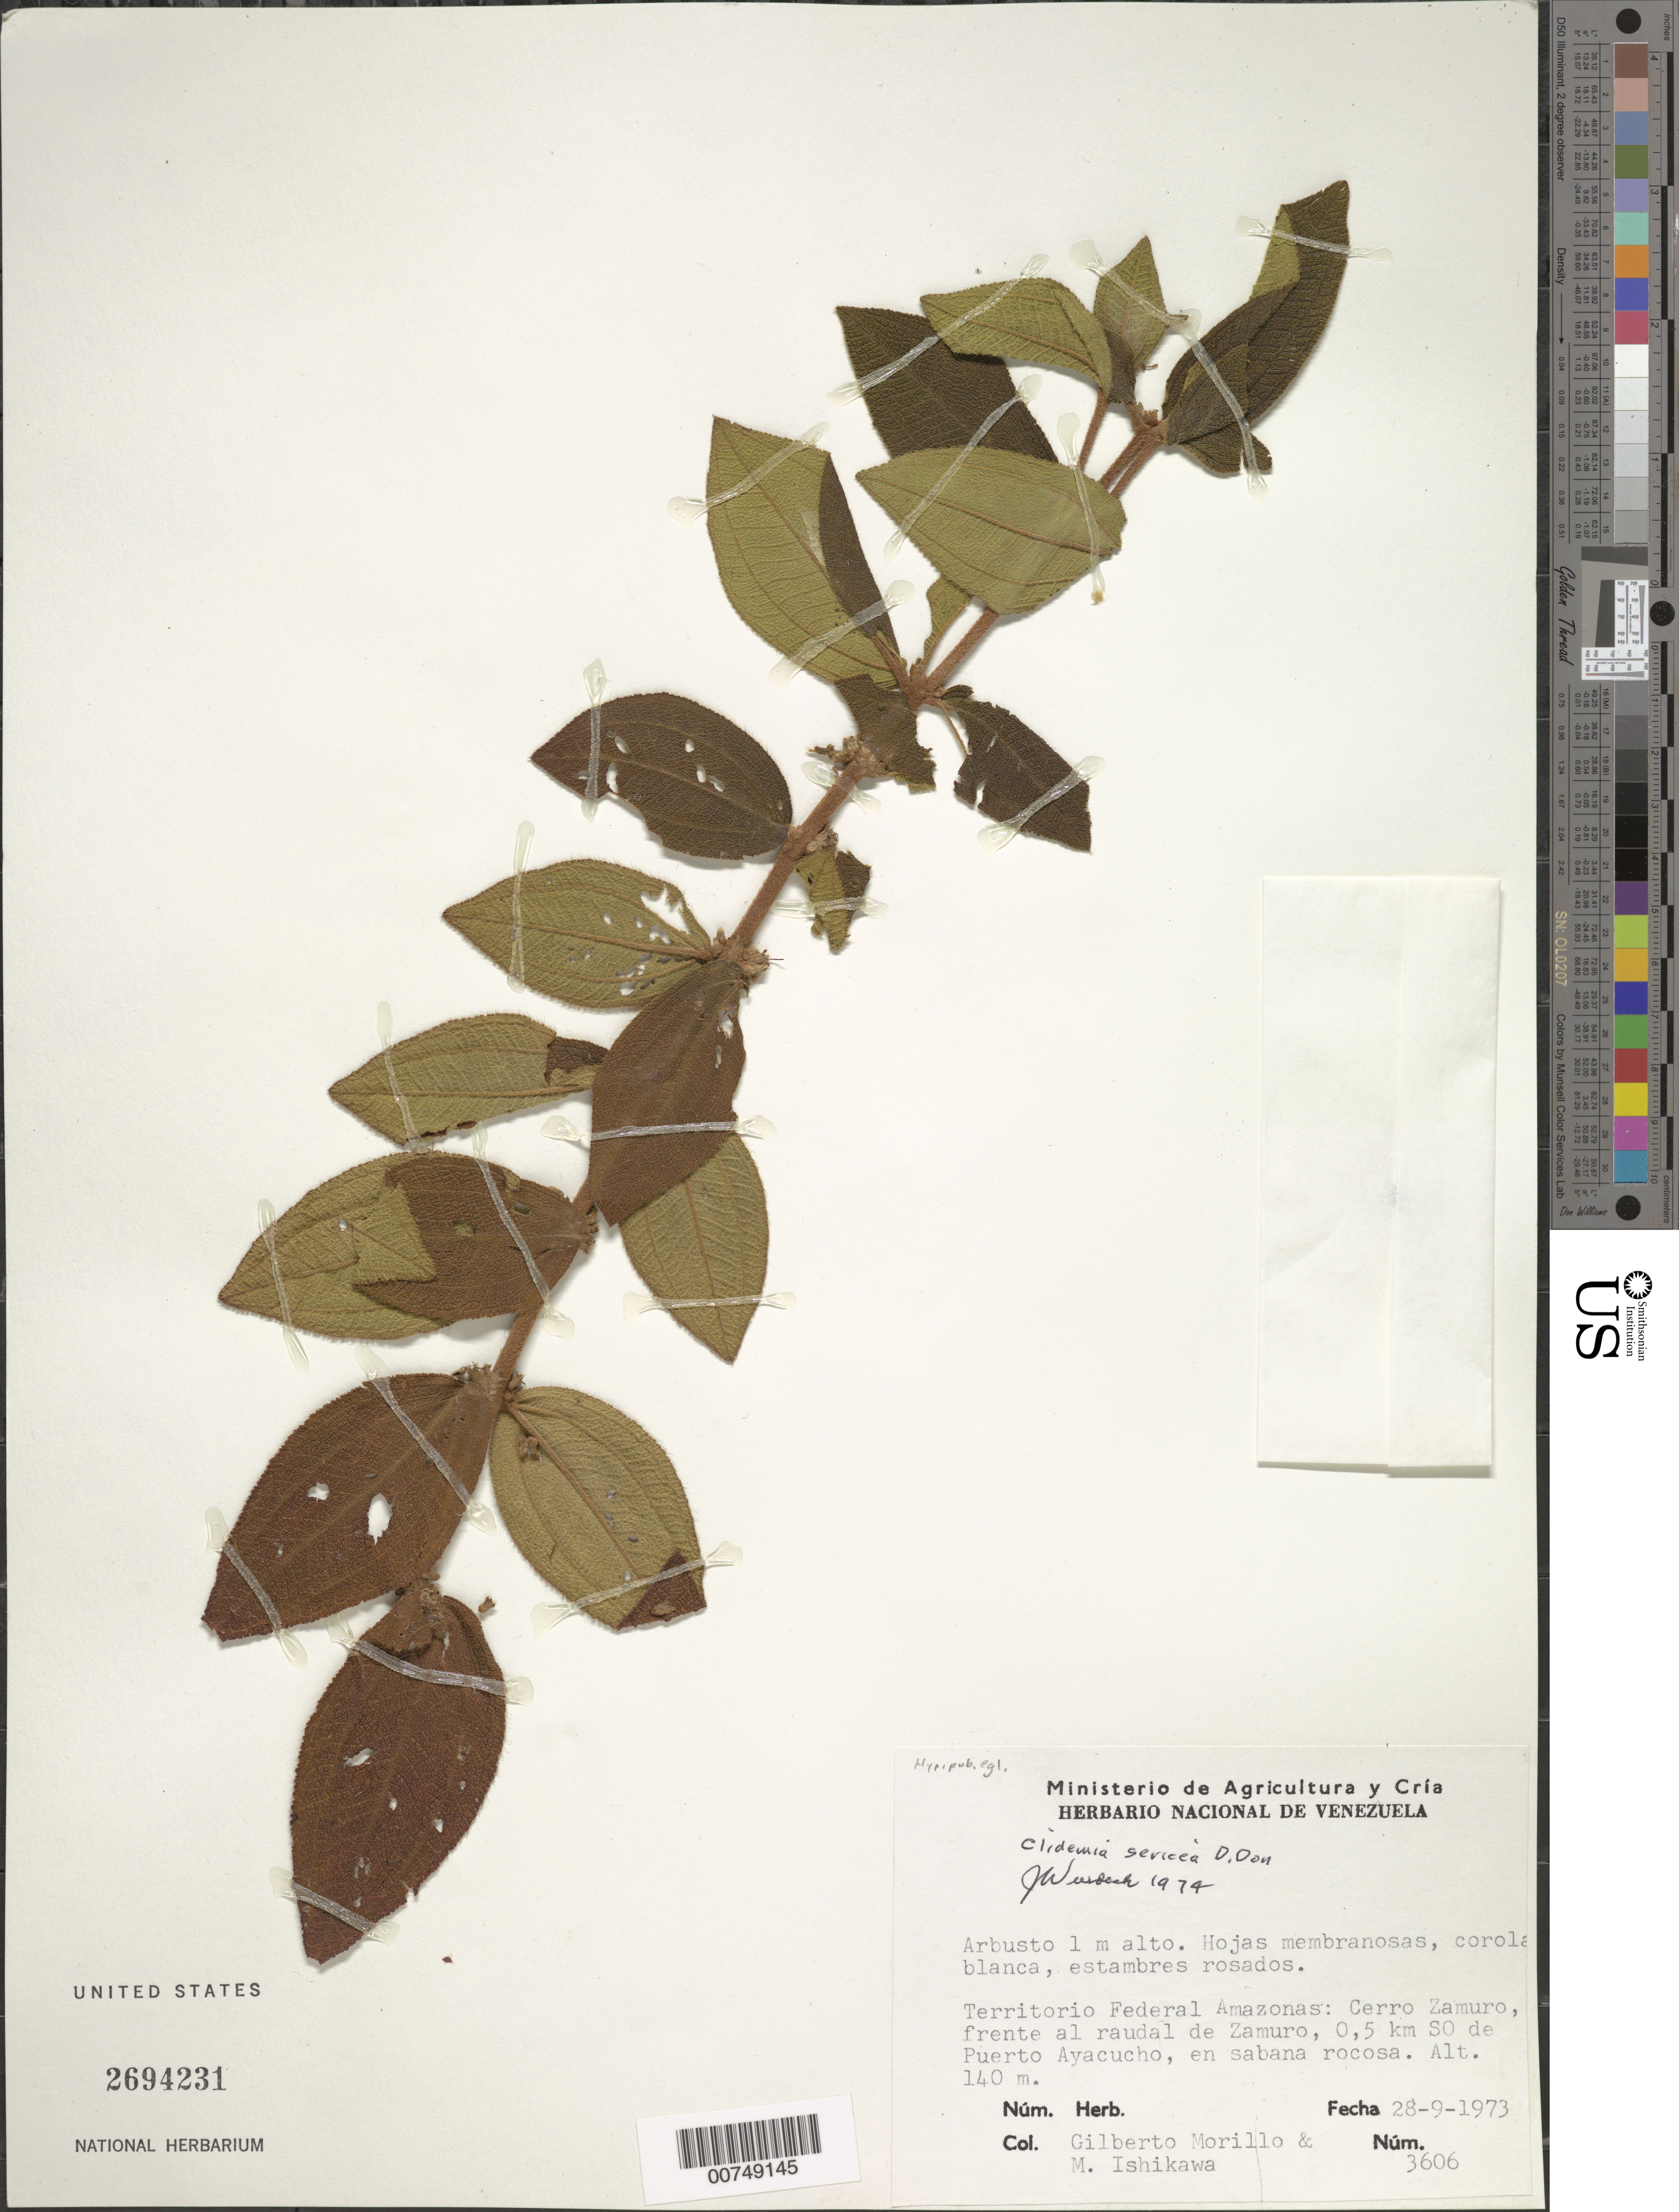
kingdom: Plantae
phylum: Tracheophyta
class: Magnoliopsida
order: Myrtales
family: Melastomataceae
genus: Clidemia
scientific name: Clidemia sericea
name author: D. Don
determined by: Wurdack, John J., (US), US (UNITED STATES)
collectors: G. Morillo & M. Ishikawa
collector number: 3606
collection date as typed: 28-Sep-73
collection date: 1973-09-28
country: Venezuela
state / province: Amazonas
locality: Cerro Zamuro, frente al raudal de Zamuro, 0.5 km SO de Puerto Ayachucho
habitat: Sabana rocosa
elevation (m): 140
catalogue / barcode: US 2694231